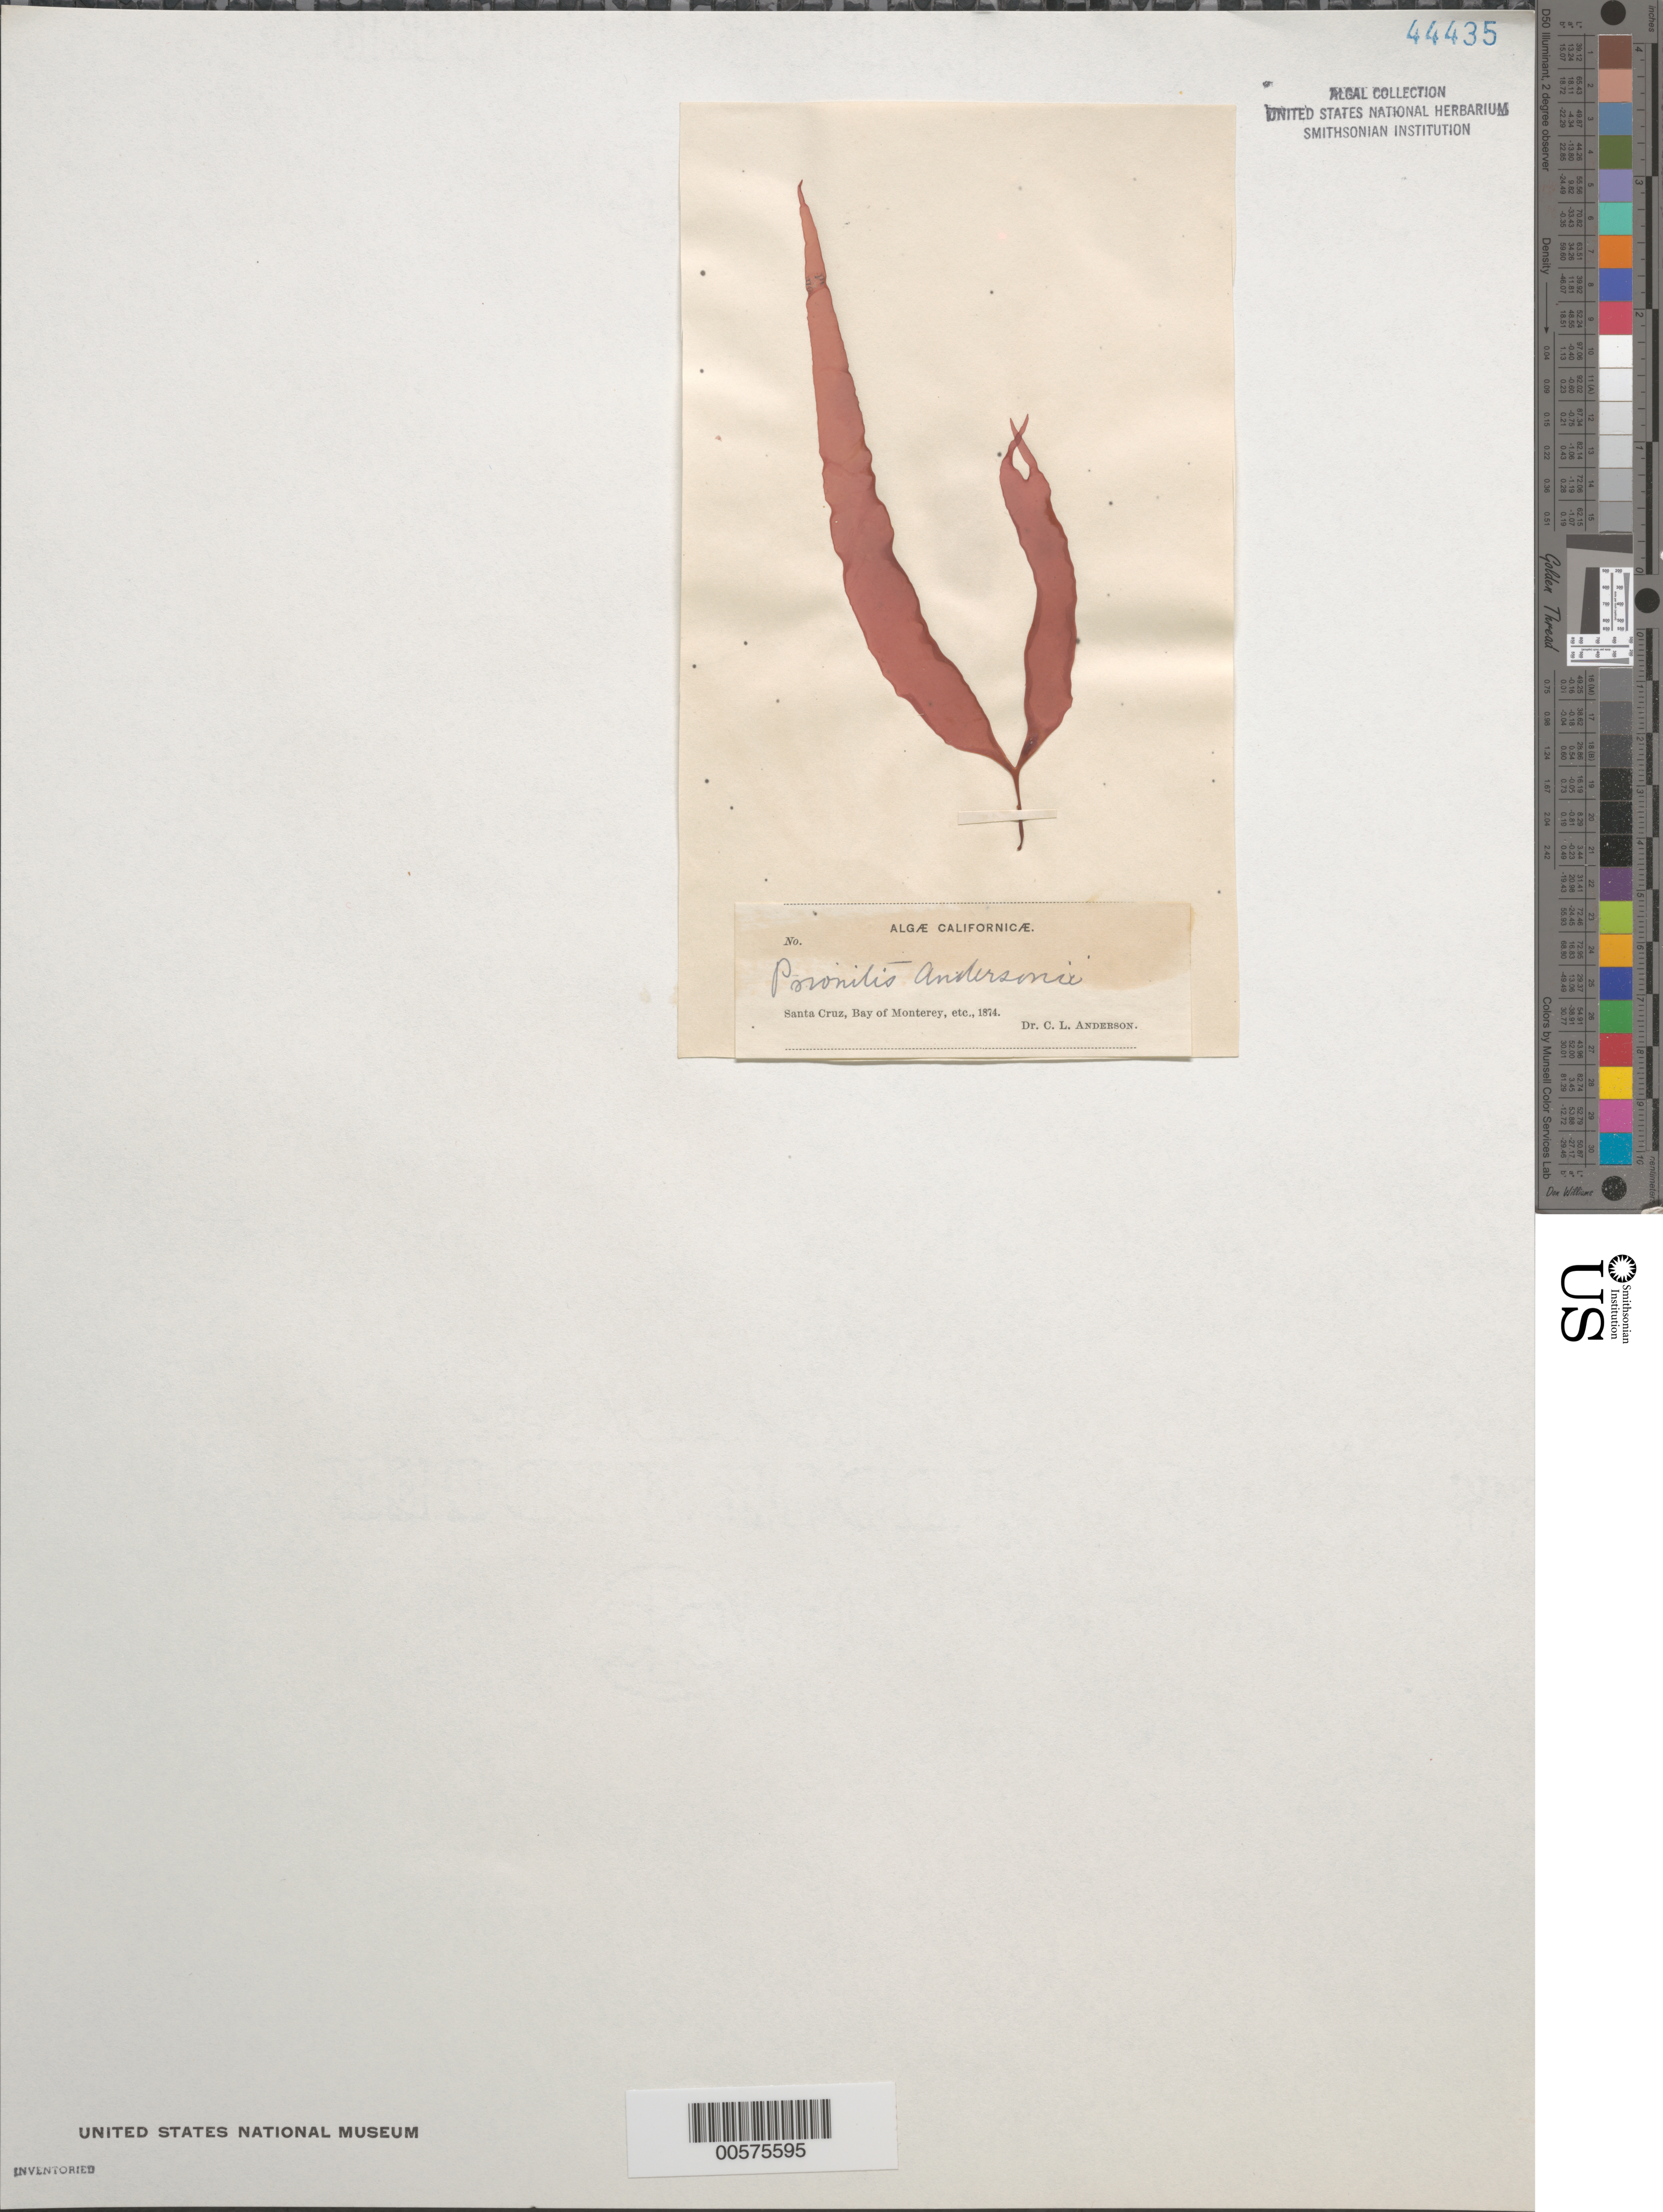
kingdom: Plantae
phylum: Rhodophyta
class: Florideophyceae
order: Cryptonemiales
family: Cryptonemiaceae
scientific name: Prionitis sternbergii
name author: (C. Agardh) J. Agardh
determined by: Algae name updating Project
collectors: C. L. Anderson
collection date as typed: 1874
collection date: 1874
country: United States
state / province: California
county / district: Santa Cruz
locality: Santa Cruz, Monterey Bay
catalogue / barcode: US 44435